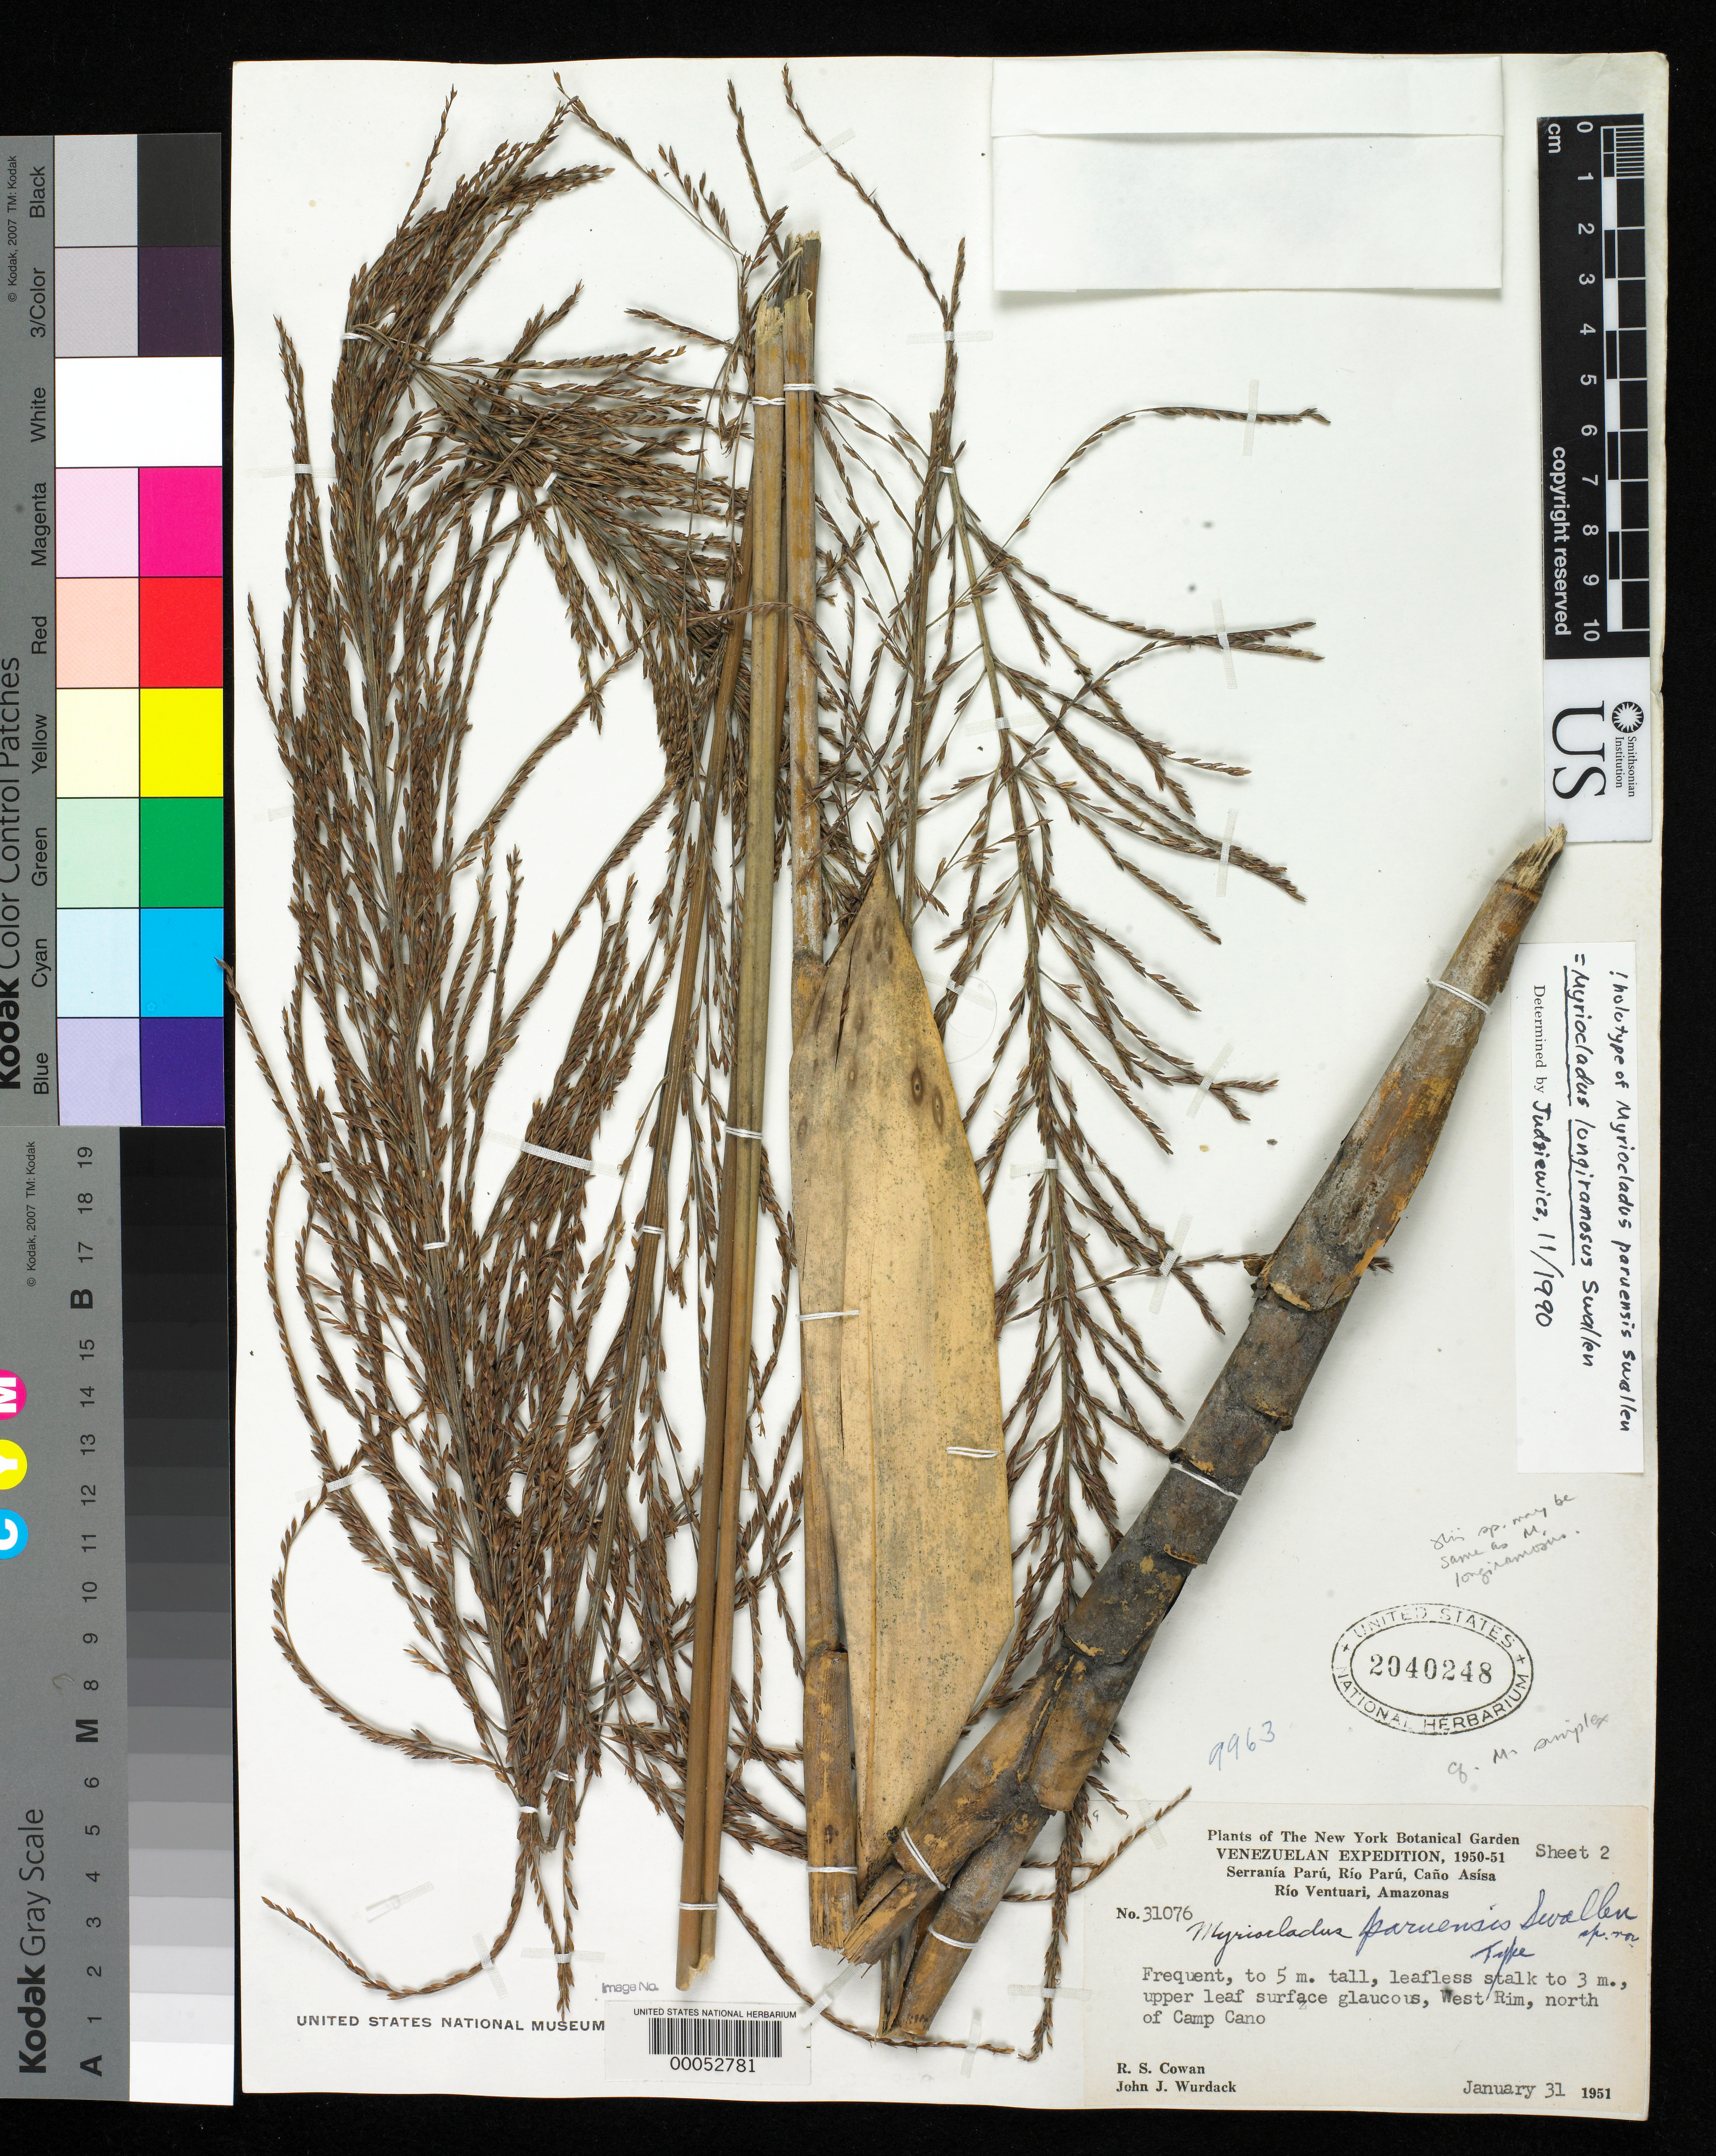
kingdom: Plantae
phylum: Tracheophyta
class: Liliopsida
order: Poales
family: Poaceae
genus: Myriocladus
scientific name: Myriocladus paruensis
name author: Swallen in Maguire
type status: Holotype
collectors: R. S. Cowan & J. J. Wurdack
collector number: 31076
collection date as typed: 31 Jan 1951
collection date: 1951-01-31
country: Venezuela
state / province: Amazonas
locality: Serrania Paru, Rio Paru, Cano Asisa, Rio Ventuari.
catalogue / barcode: US 2070248